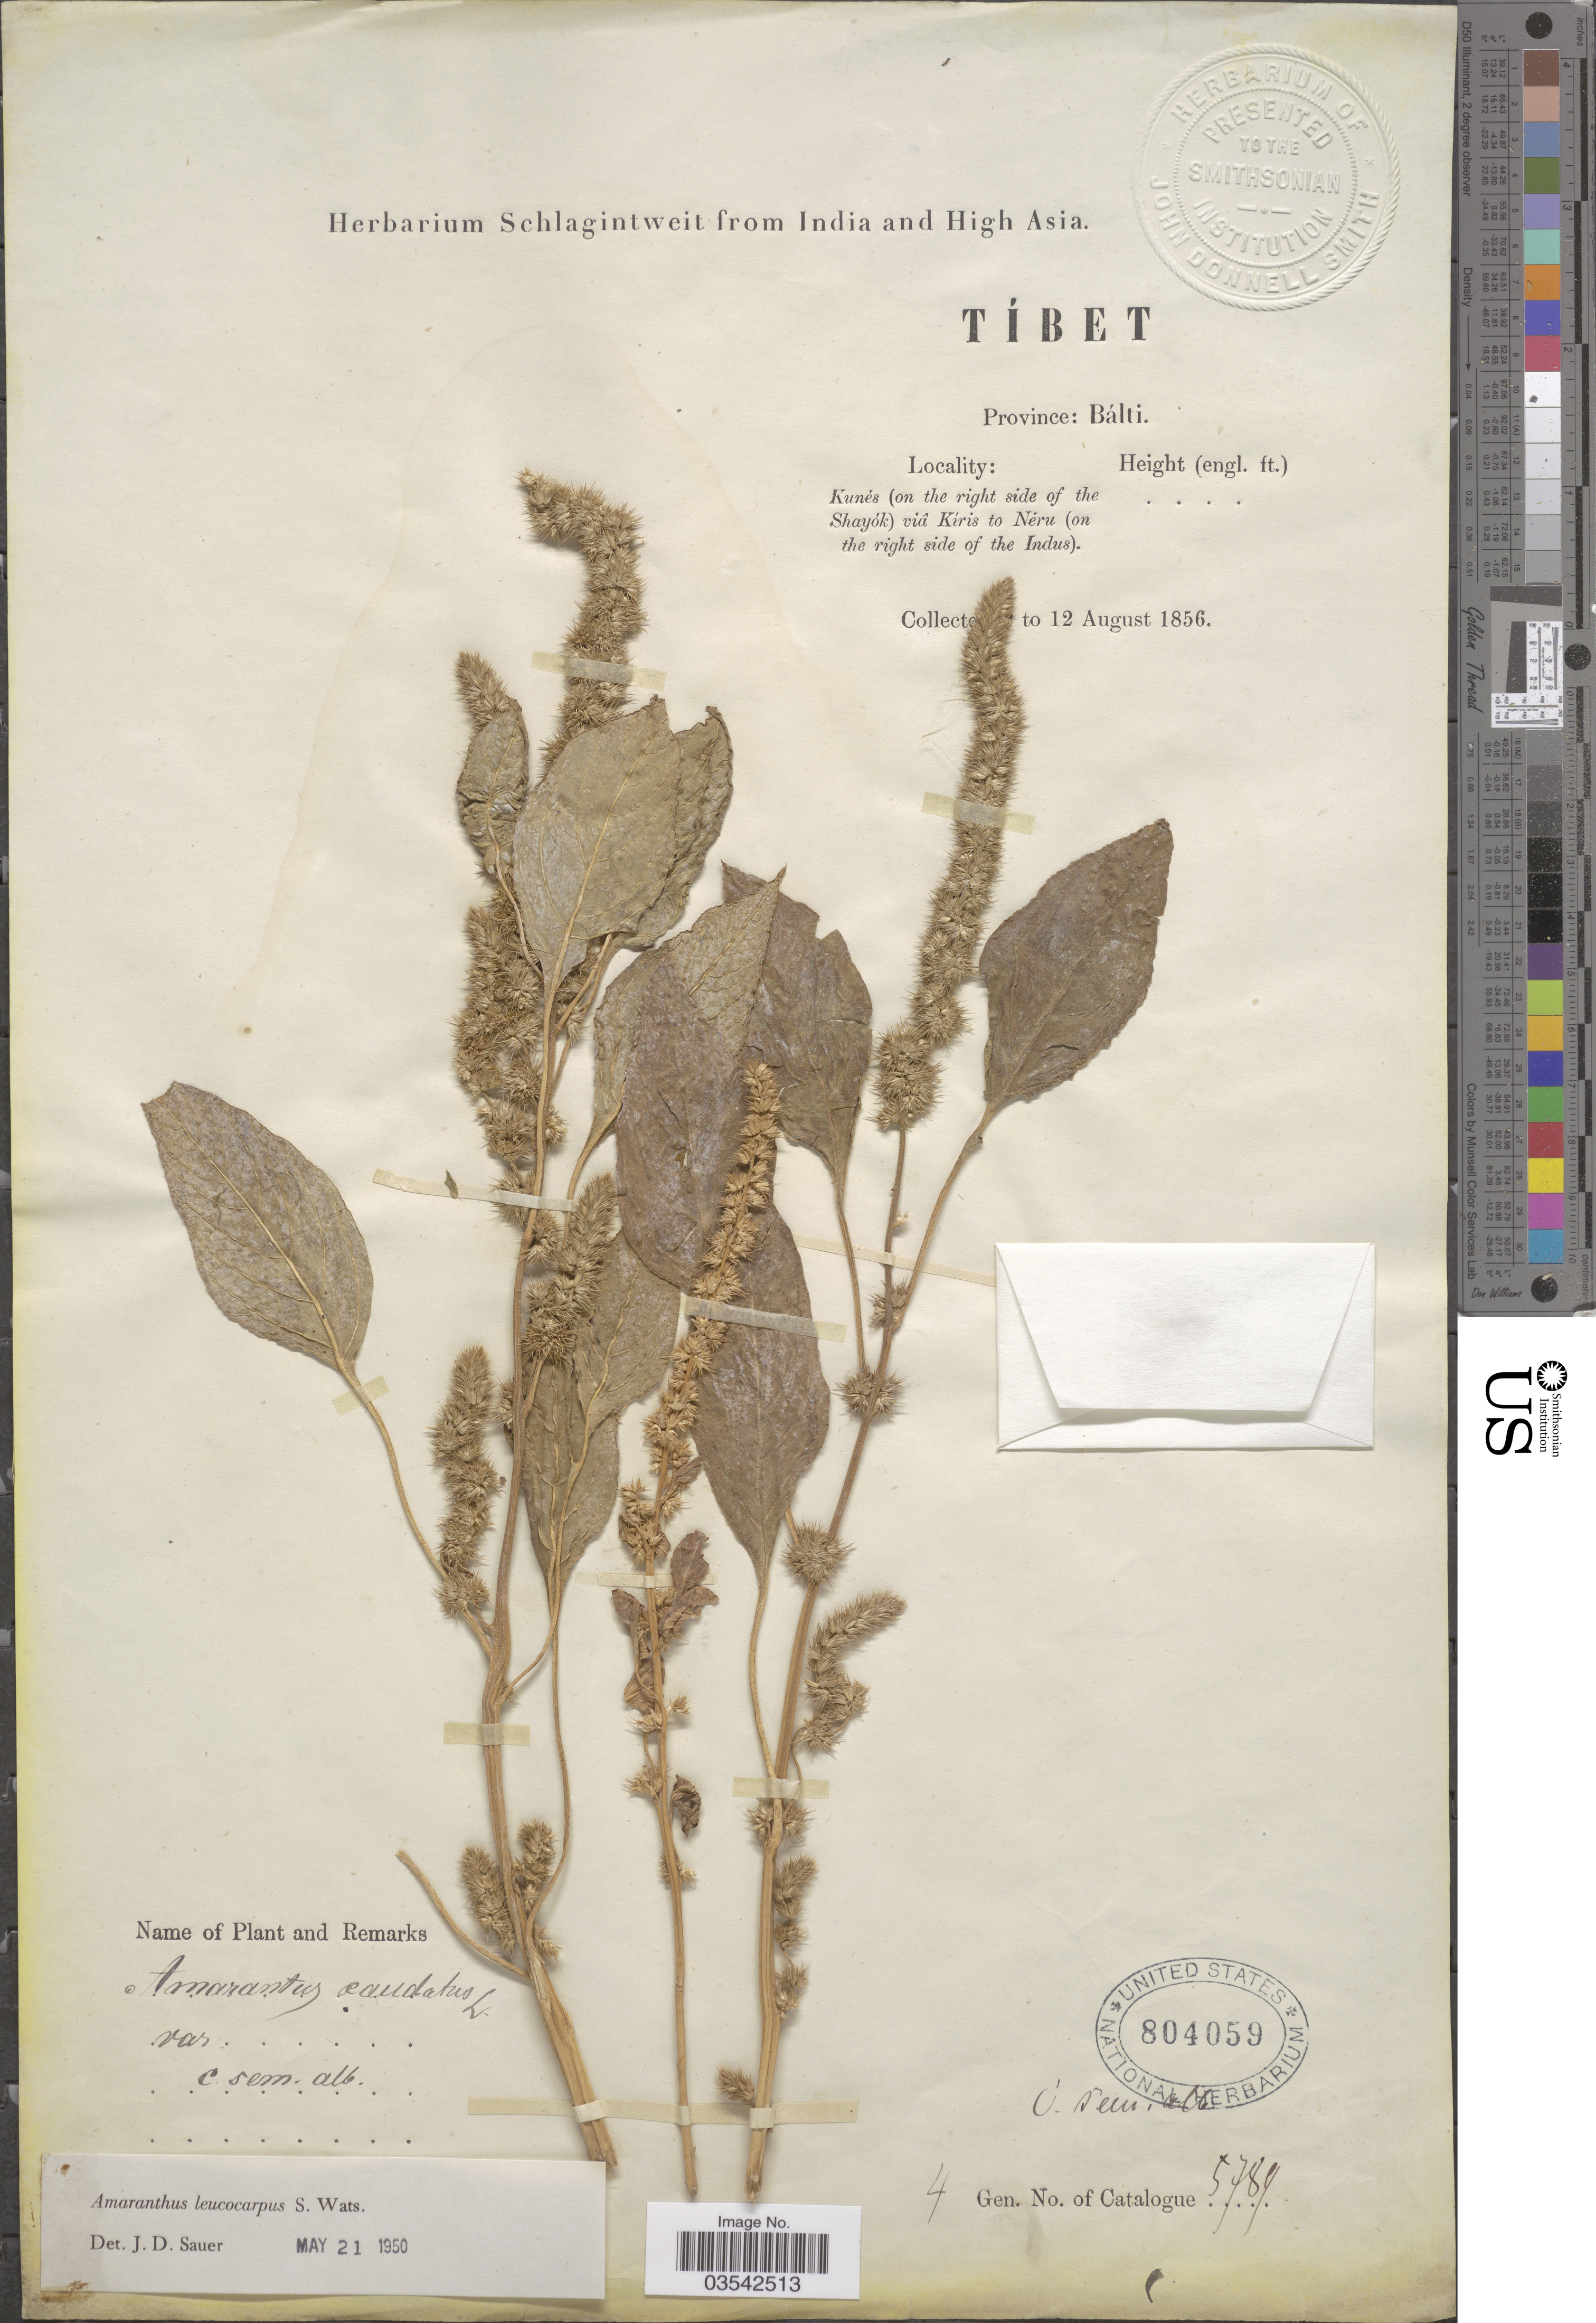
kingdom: Plantae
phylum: Tracheophyta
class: Magnoliopsida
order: Caryophyllales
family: Amaranthaceae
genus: Amaranthus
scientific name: Amaranthus leucocarpus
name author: S. Watson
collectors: ex herb. Schlagintweit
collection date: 1856-08-05/1856-08-12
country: China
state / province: Xizang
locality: Tíbet. Province: Bálti. Kunés (on the right side of the Shayók) viâ Kíris to Néru (on the right side of the Indus).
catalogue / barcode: US 804059